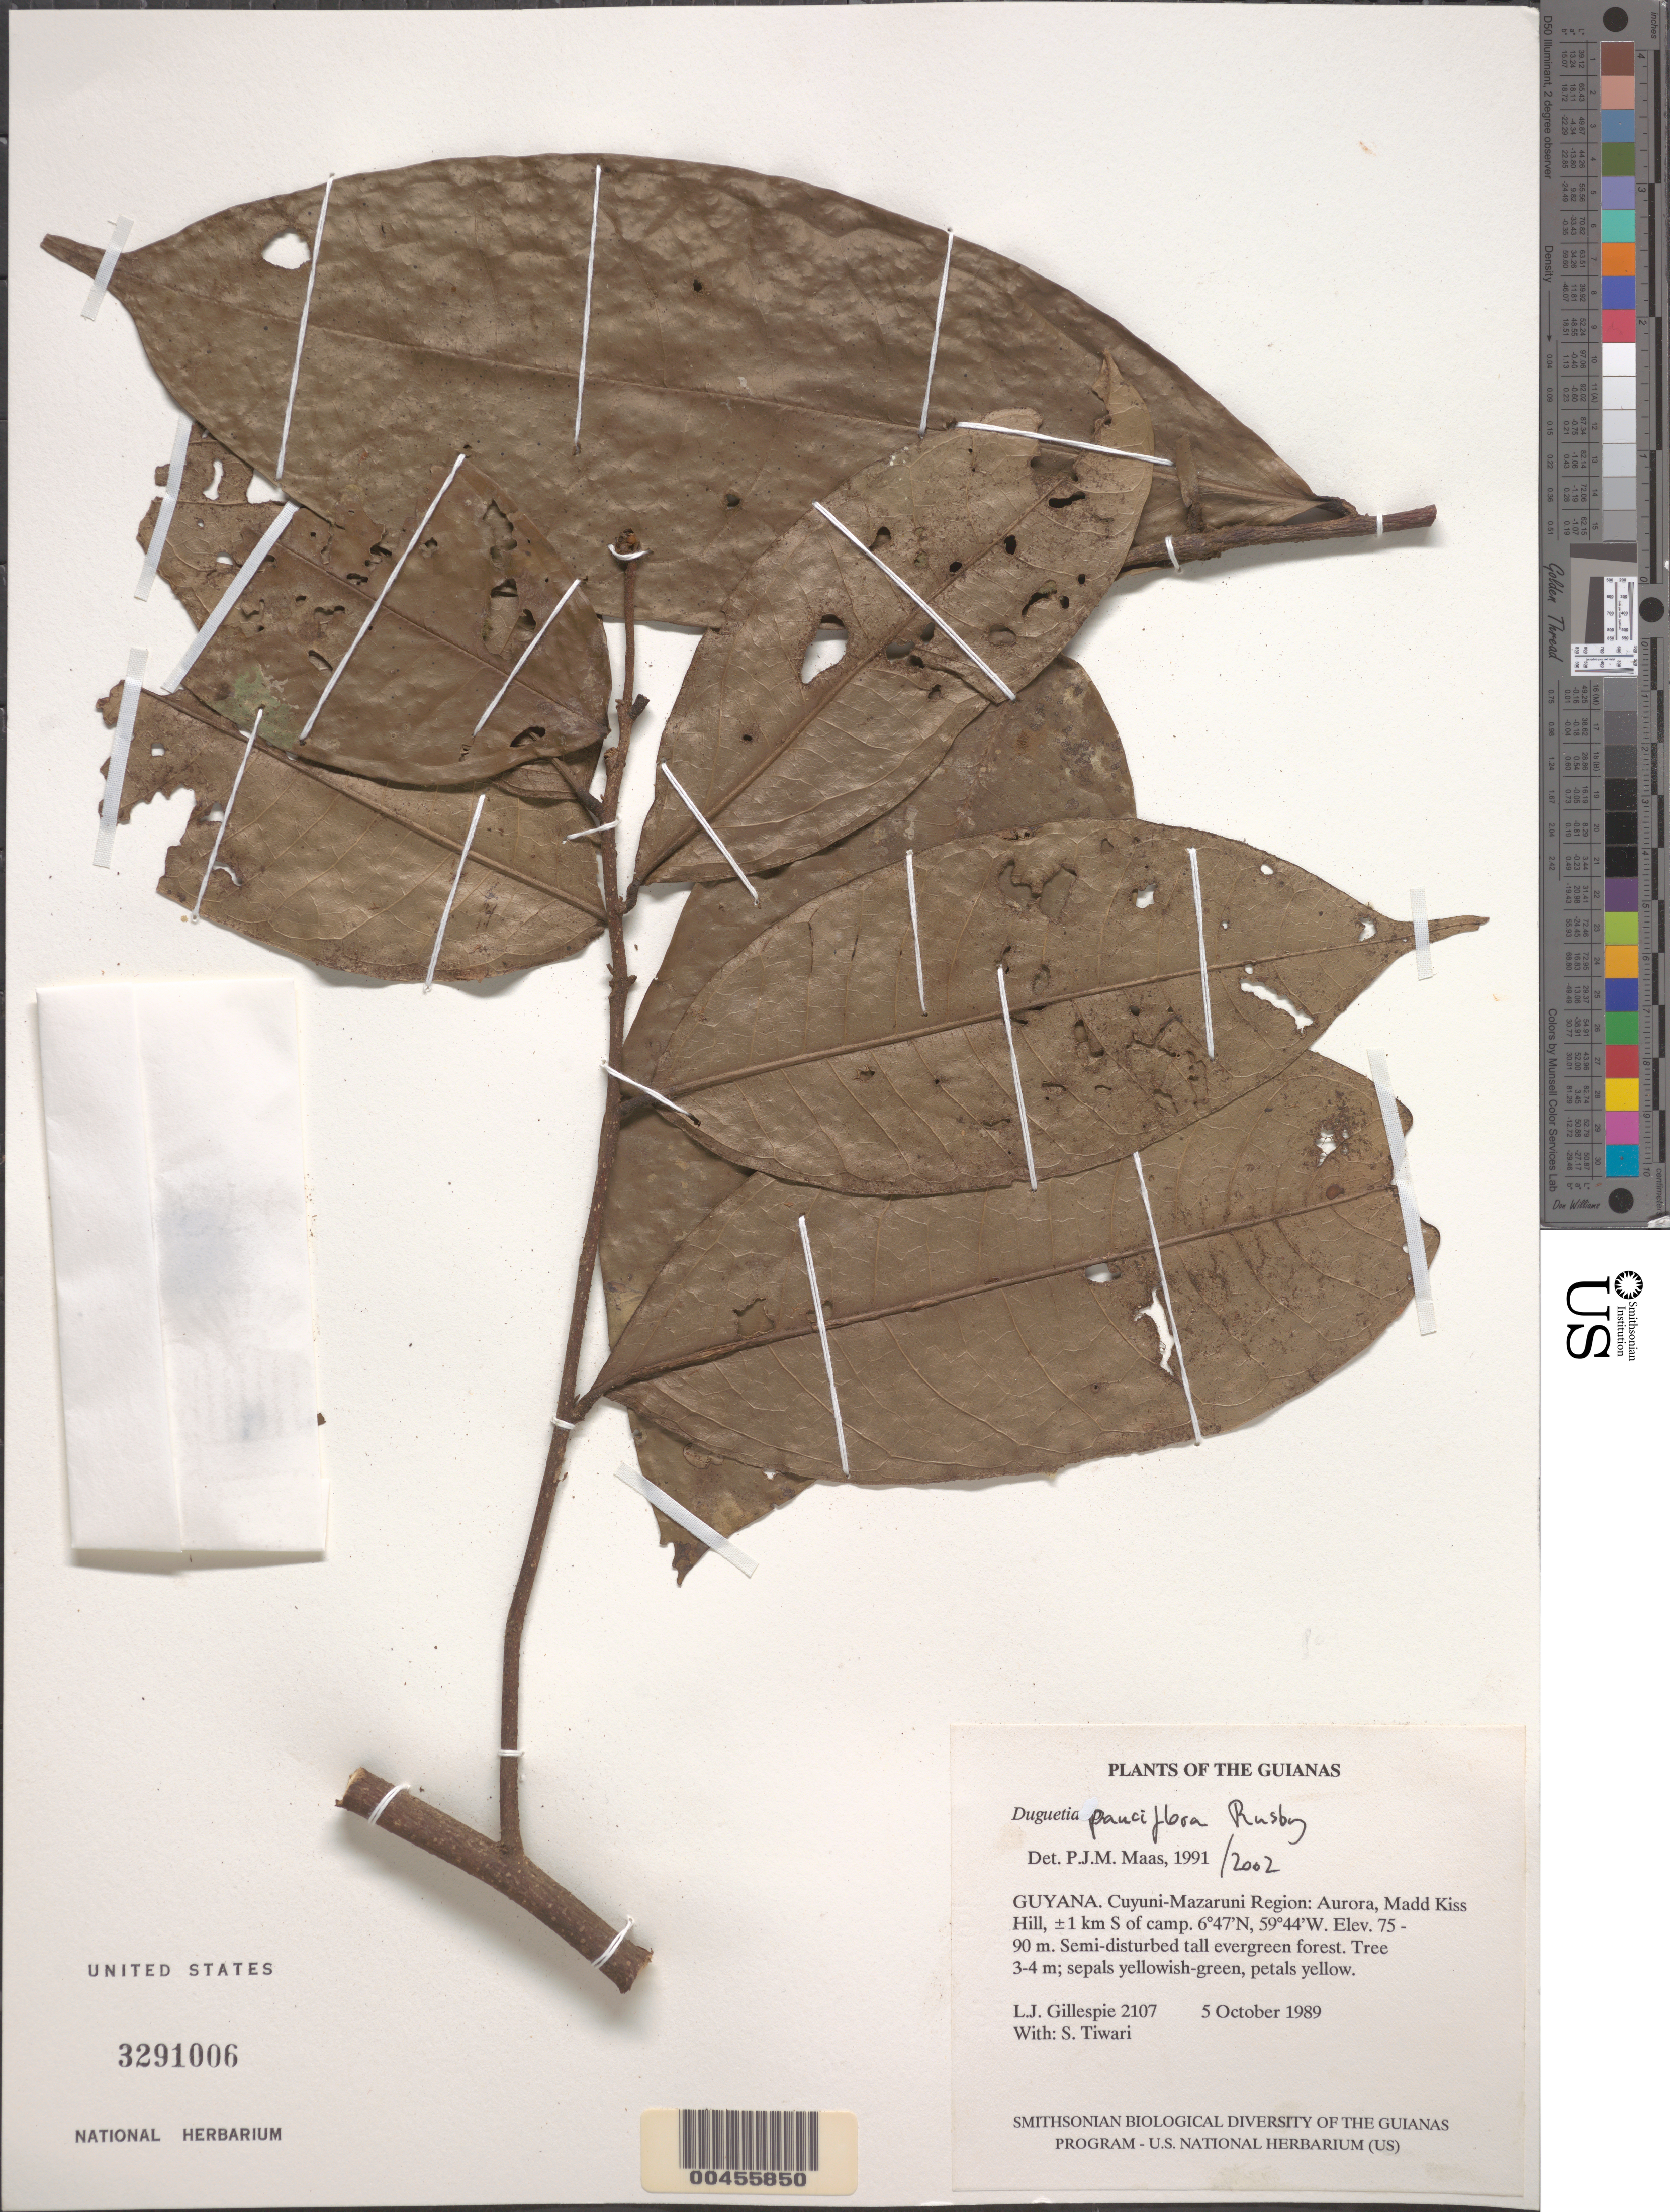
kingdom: Plantae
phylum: Tracheophyta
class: Magnoliopsida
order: Magnoliales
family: Annonaceae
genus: Duguetia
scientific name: Duguetia pauciflora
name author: Rusby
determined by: Maas, Paul J. M.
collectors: L. J. Gillespie & S. Tiwari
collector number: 2107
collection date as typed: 5 October 1989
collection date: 1989-10-05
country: Guyana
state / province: Cuyuni-Mazaruni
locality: Aurora, Madd Kiss Hill, ±1 km S of camp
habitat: Semi-disturbed tall evergreen forest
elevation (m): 75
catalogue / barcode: US 3291006